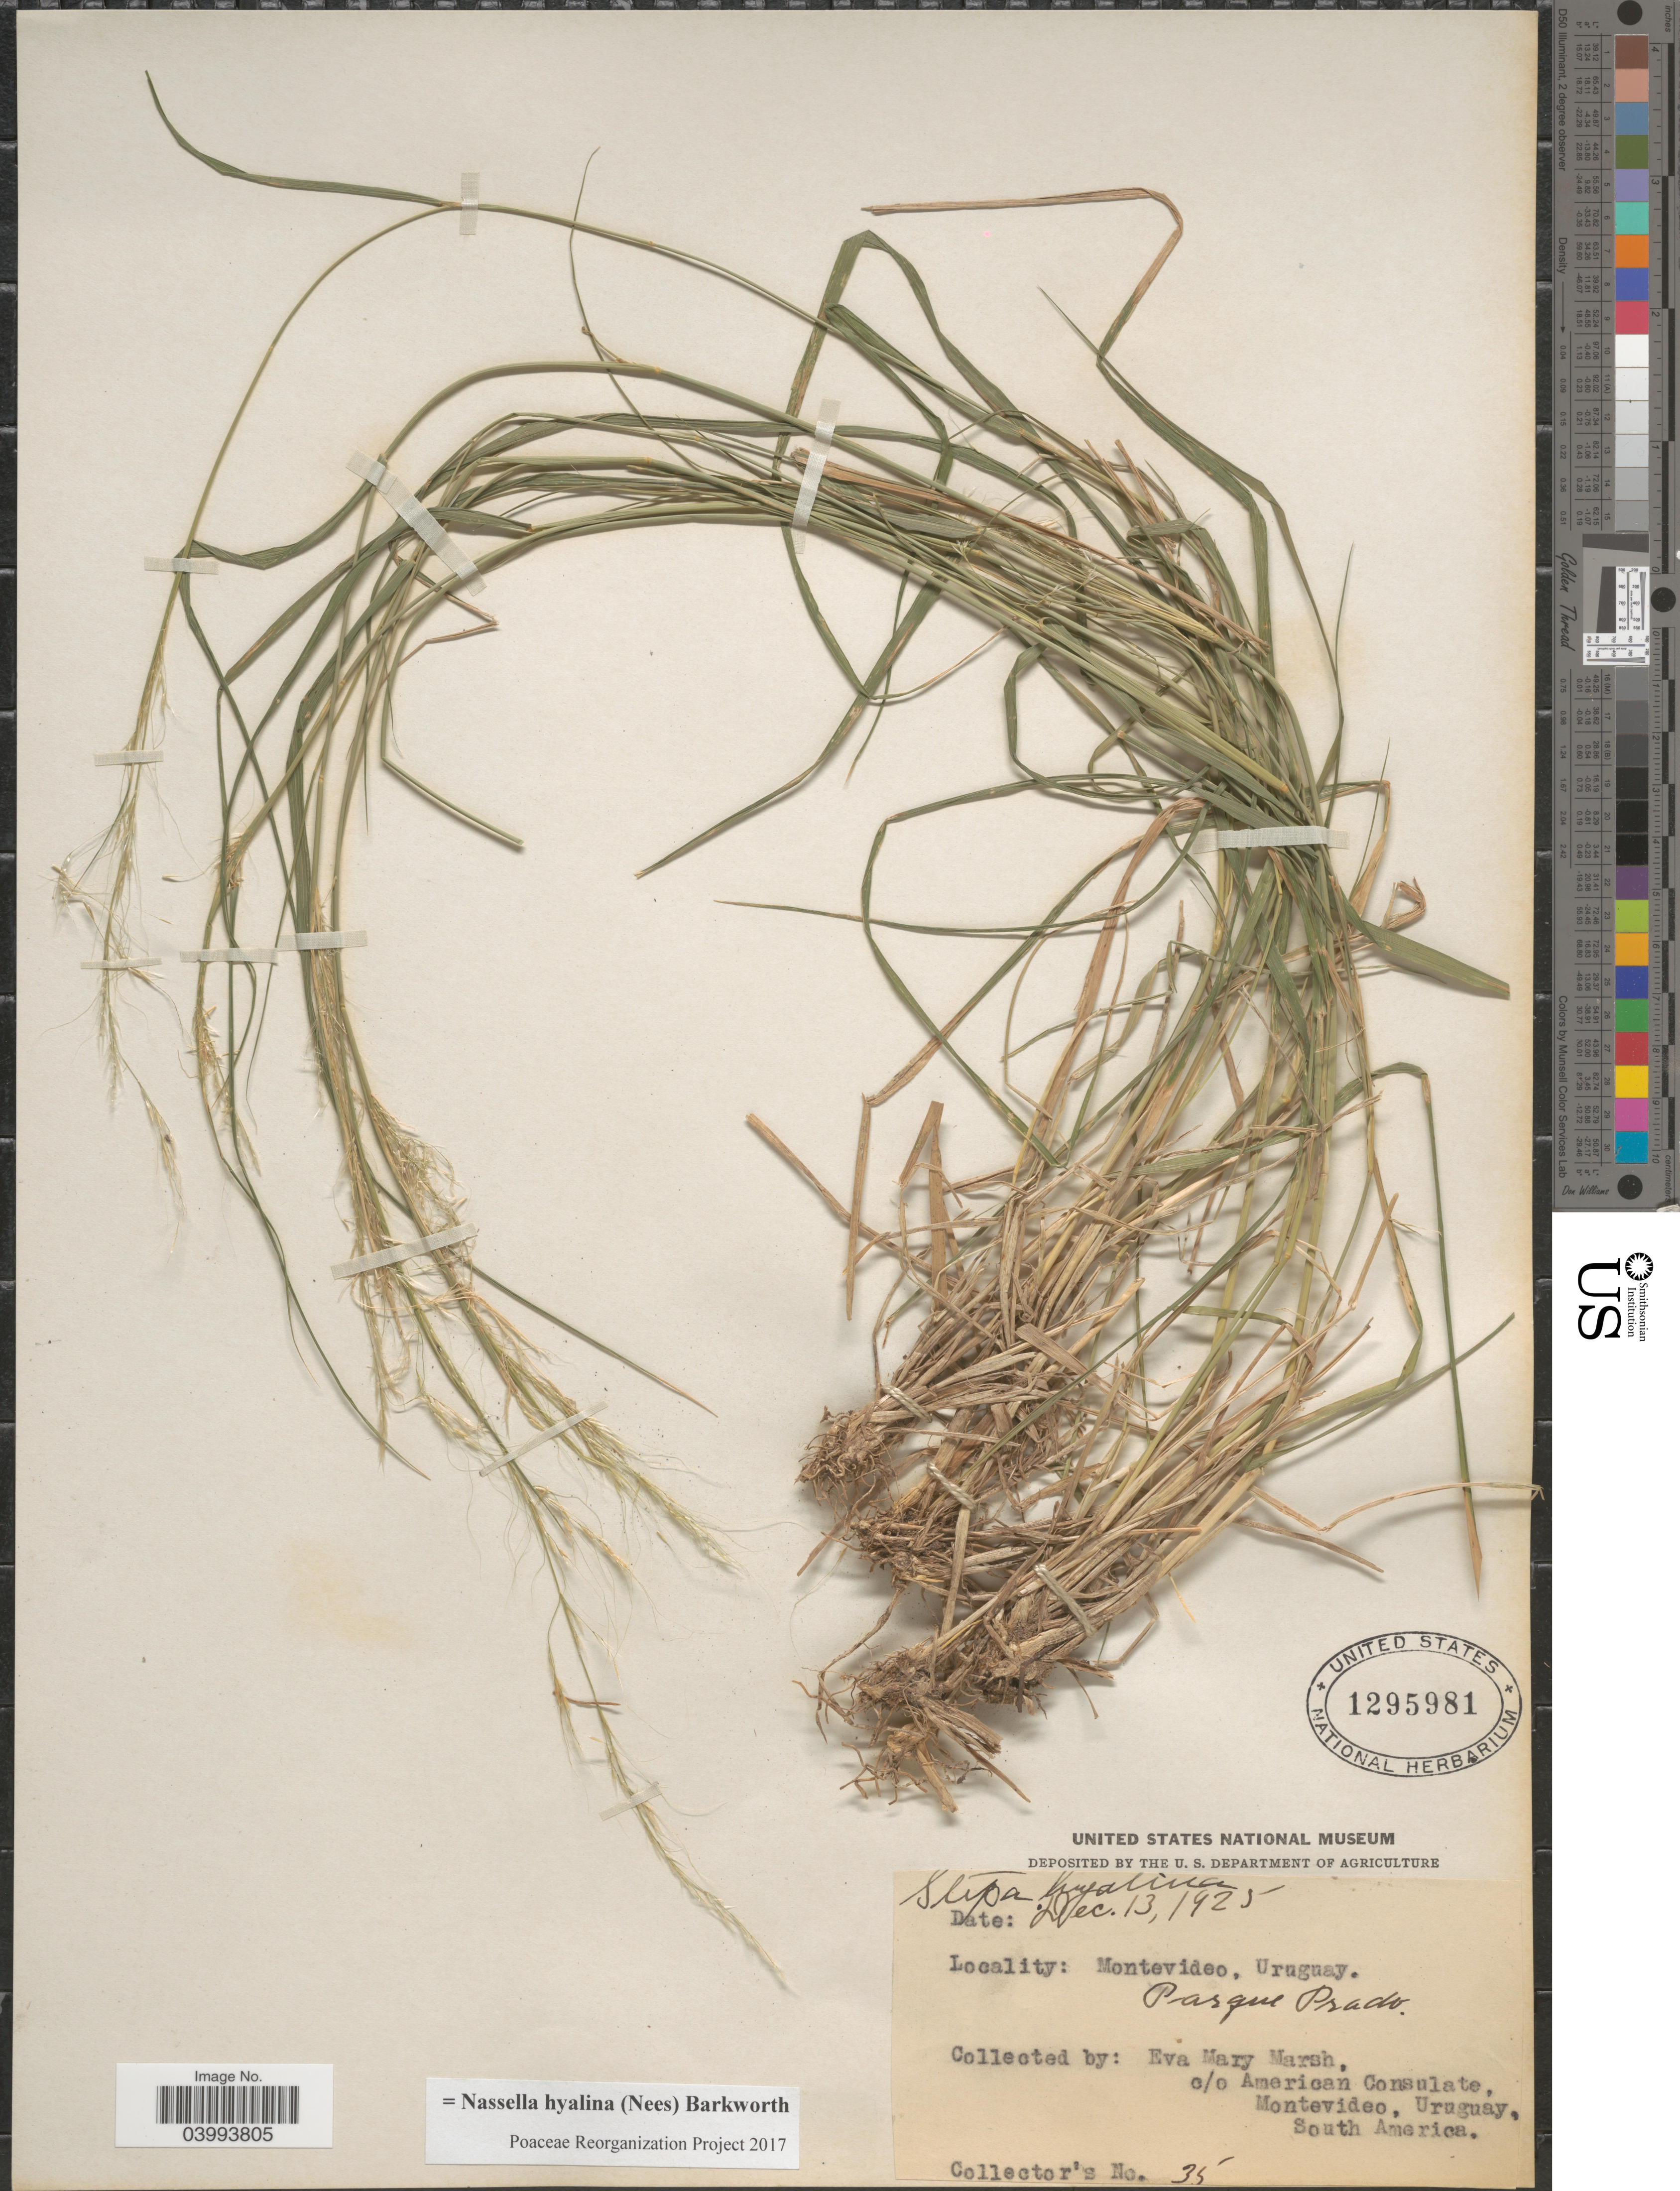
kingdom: Plantae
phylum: Tracheophyta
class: Liliopsida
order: Poales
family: Poaceae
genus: Nassella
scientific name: Nassella hyalina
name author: (Nees) Barkworth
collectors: E. Marsh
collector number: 35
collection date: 1925-12-13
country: Uruguay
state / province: Montevideo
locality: Parque Prado.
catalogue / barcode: US 1295981